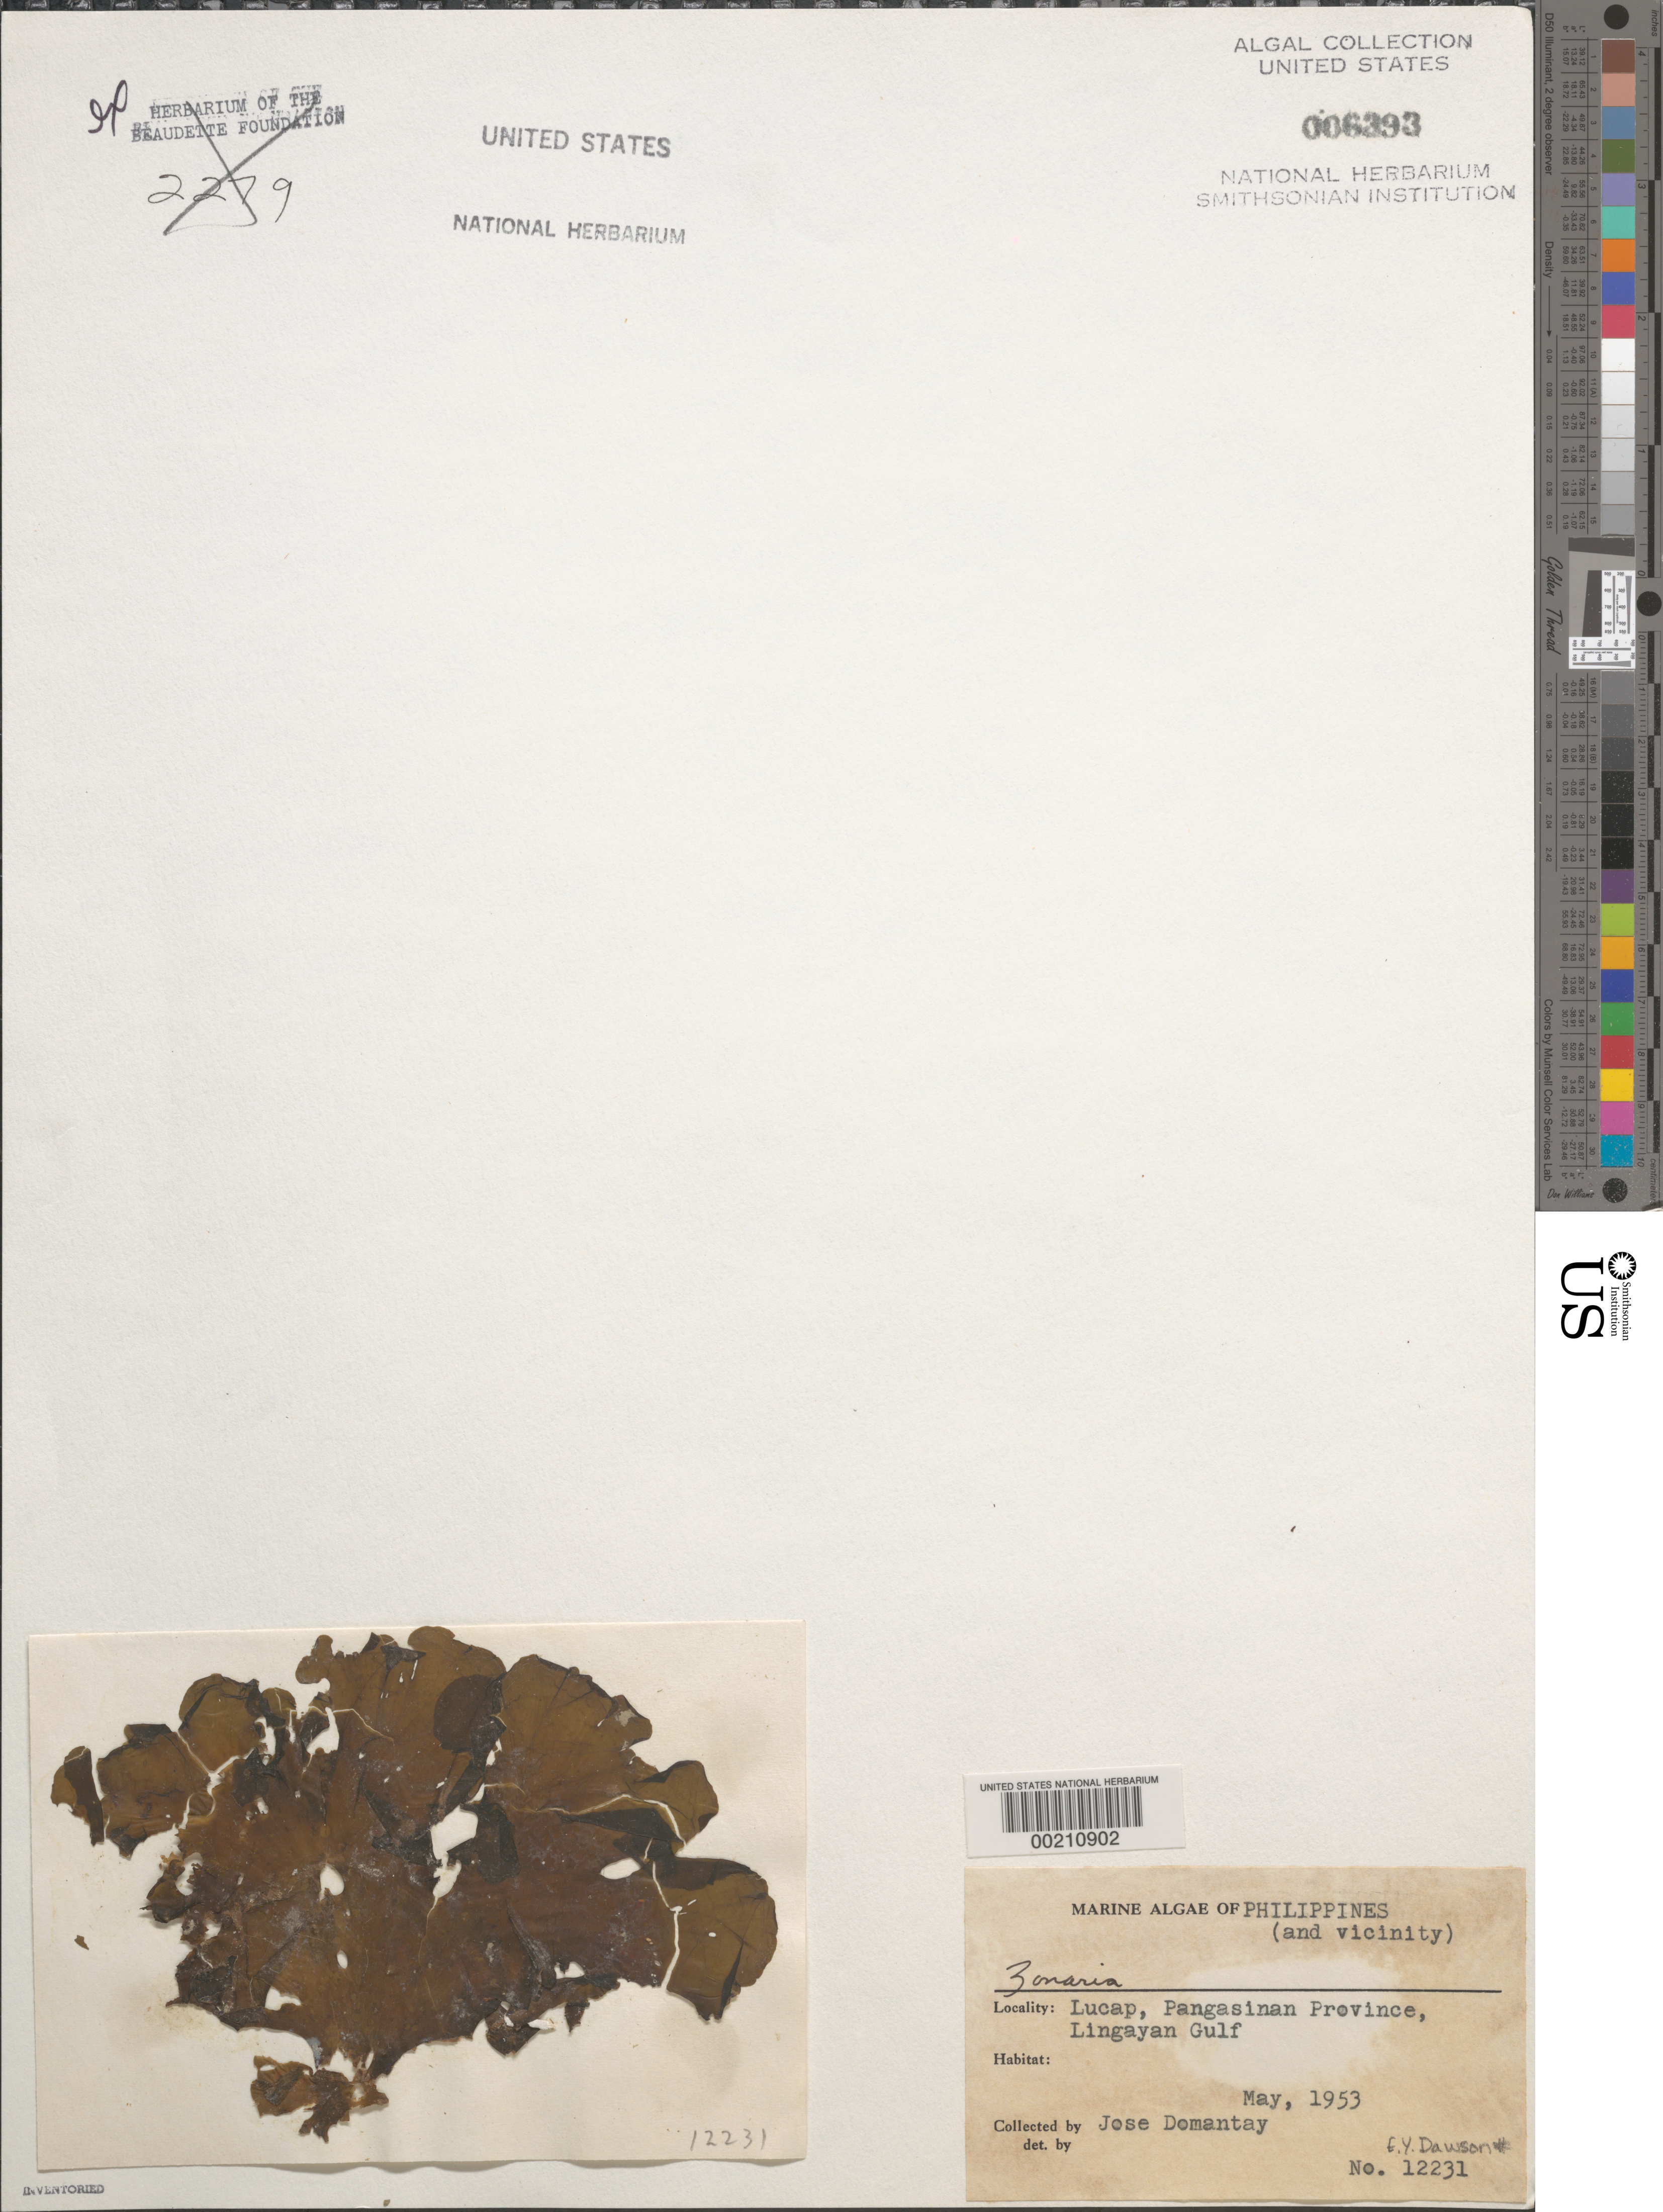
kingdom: Chromista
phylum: Ochrophyta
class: Phaeophyceae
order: Dictyotales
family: Dictyotaceae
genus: Zonaria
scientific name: Zonaria sp.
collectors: J. Domantay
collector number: EYD 12231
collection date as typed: May 1953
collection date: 1953-05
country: Philippines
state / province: Ilocos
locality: Lucap, lingayan gulf, pangasinan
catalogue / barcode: US 6393